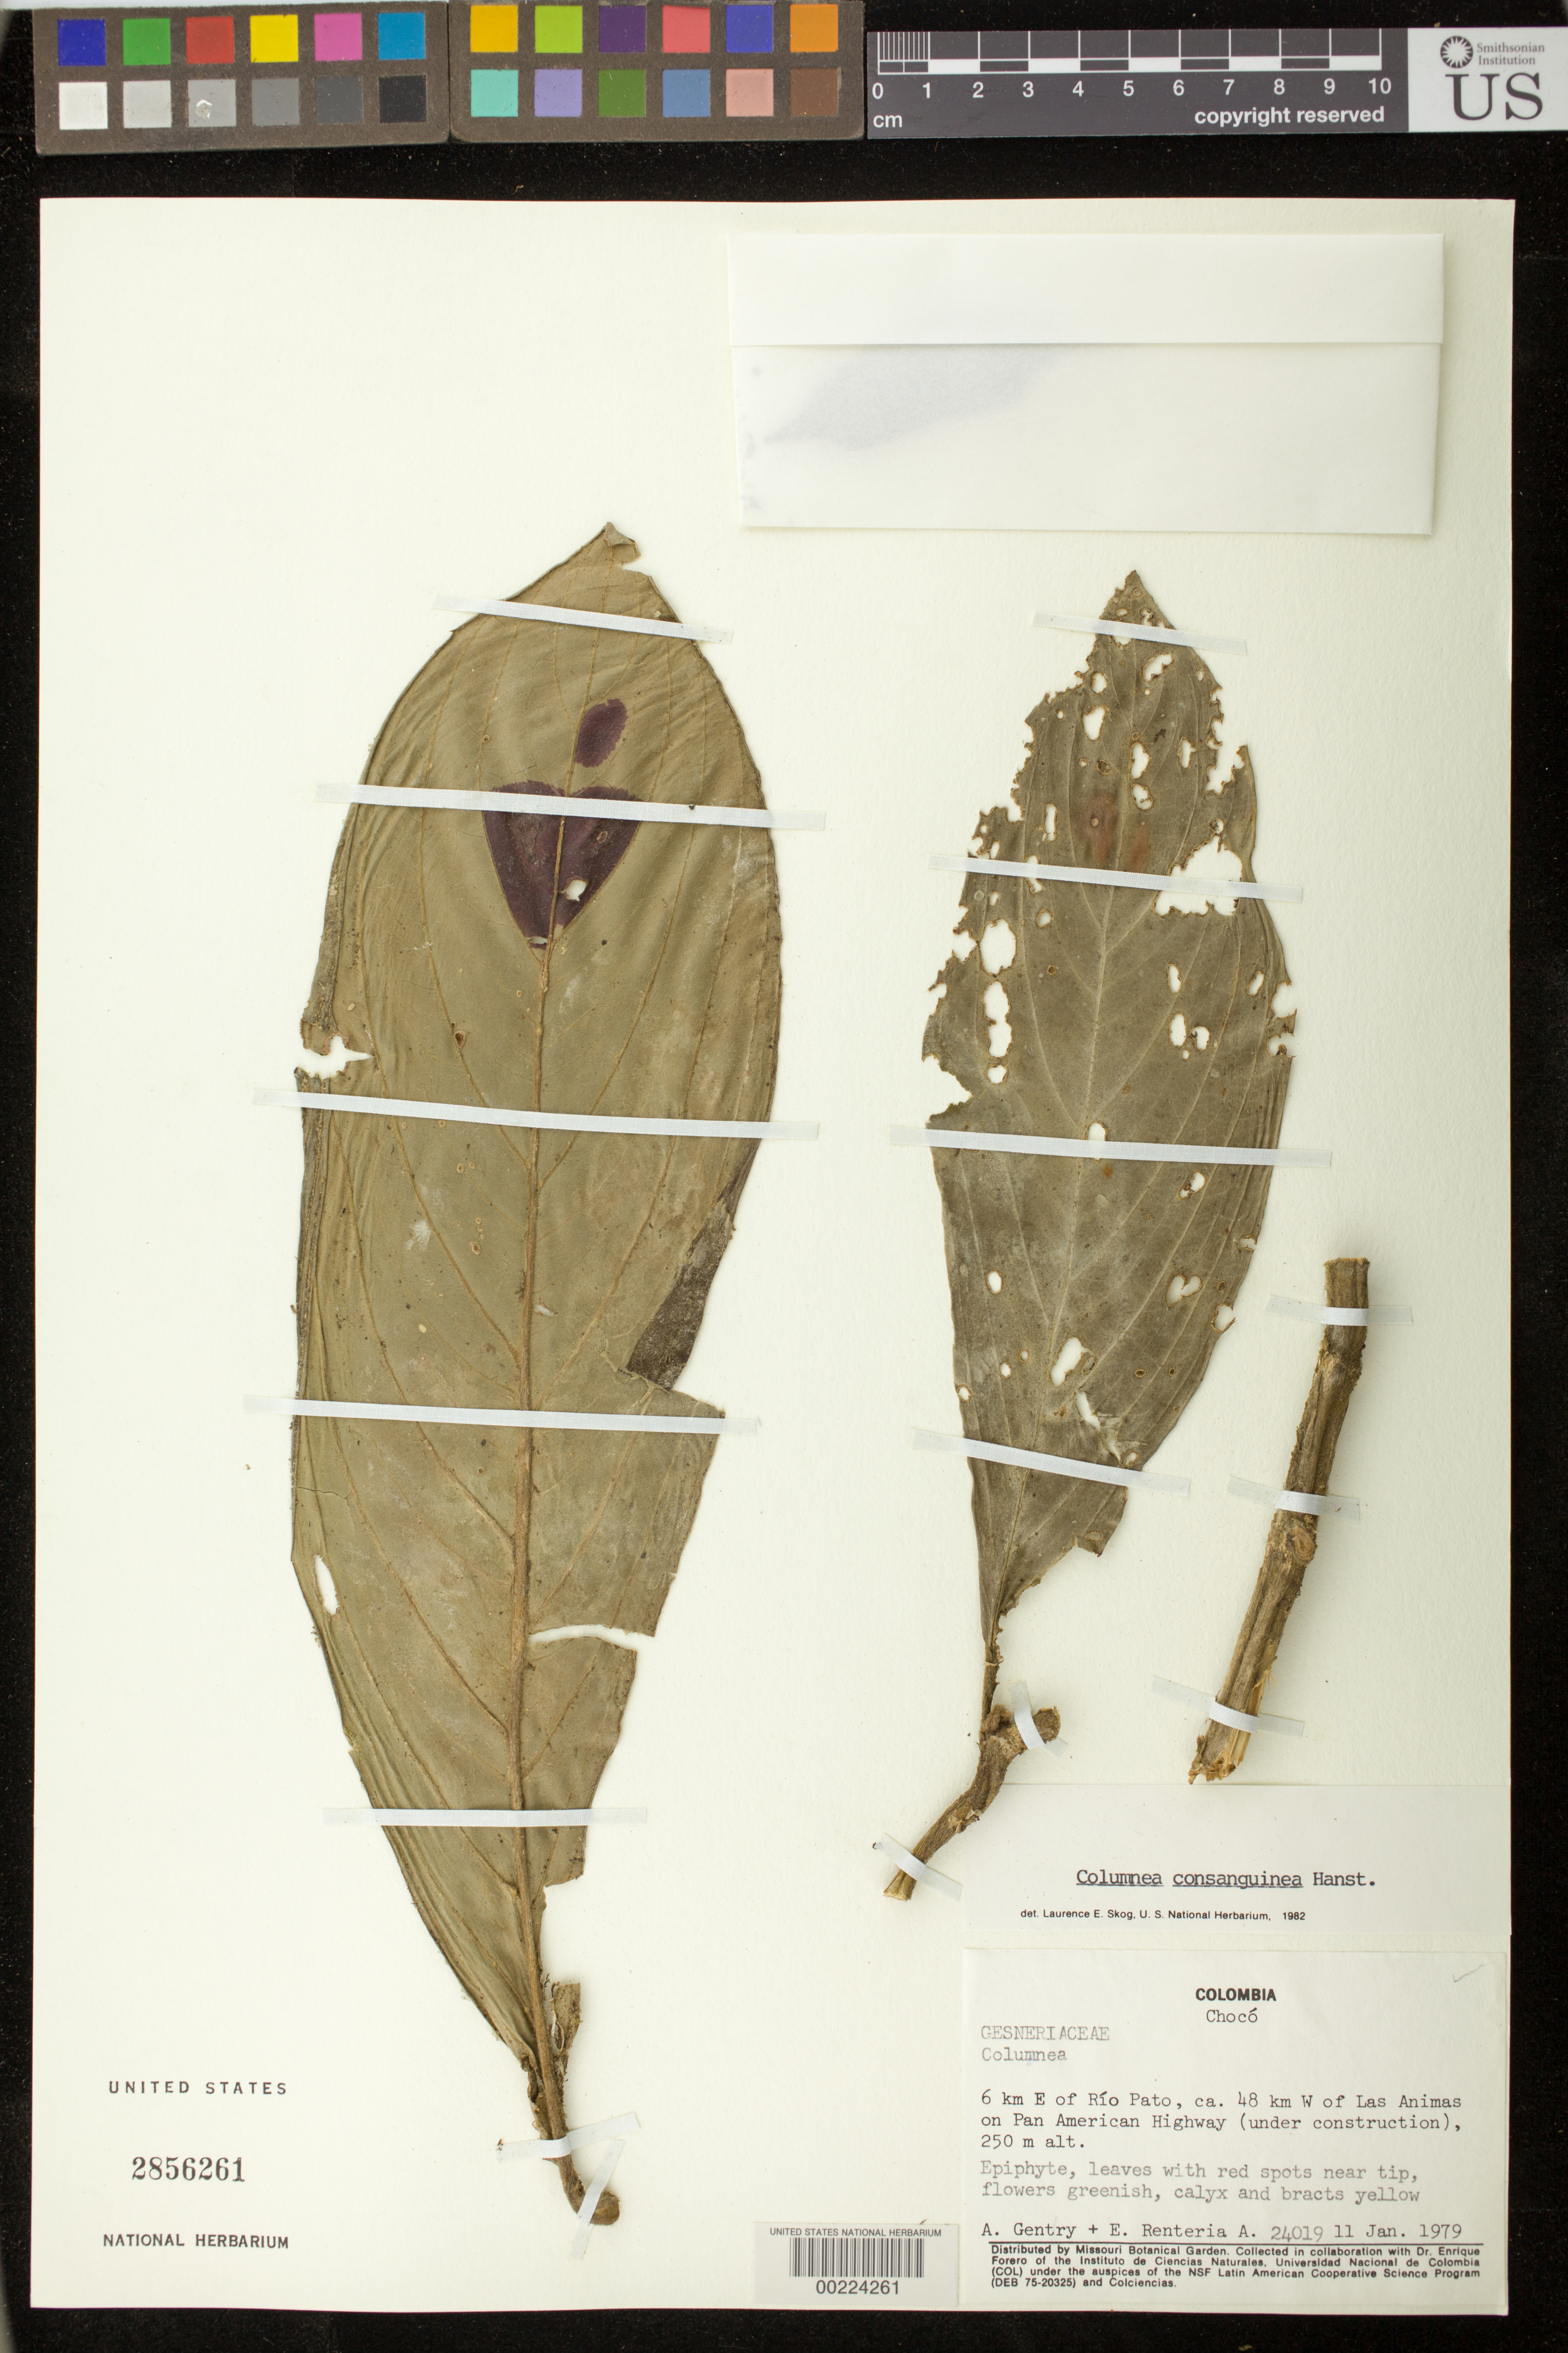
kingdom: Plantae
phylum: Tracheophyta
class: Magnoliopsida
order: Lamiales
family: Gesneriaceae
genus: Columnea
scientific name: Columnea kalbreyeriana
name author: Mast.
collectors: A. H. Gentry & E. Renteria A.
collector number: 24019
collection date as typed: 11 Jan 1979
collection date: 1979-01-11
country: Colombia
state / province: Chocó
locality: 6 km E of Rio Pato, ca 48 km W of Las Animas on Pan American highway (under construction)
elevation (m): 250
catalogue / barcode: US 2856261